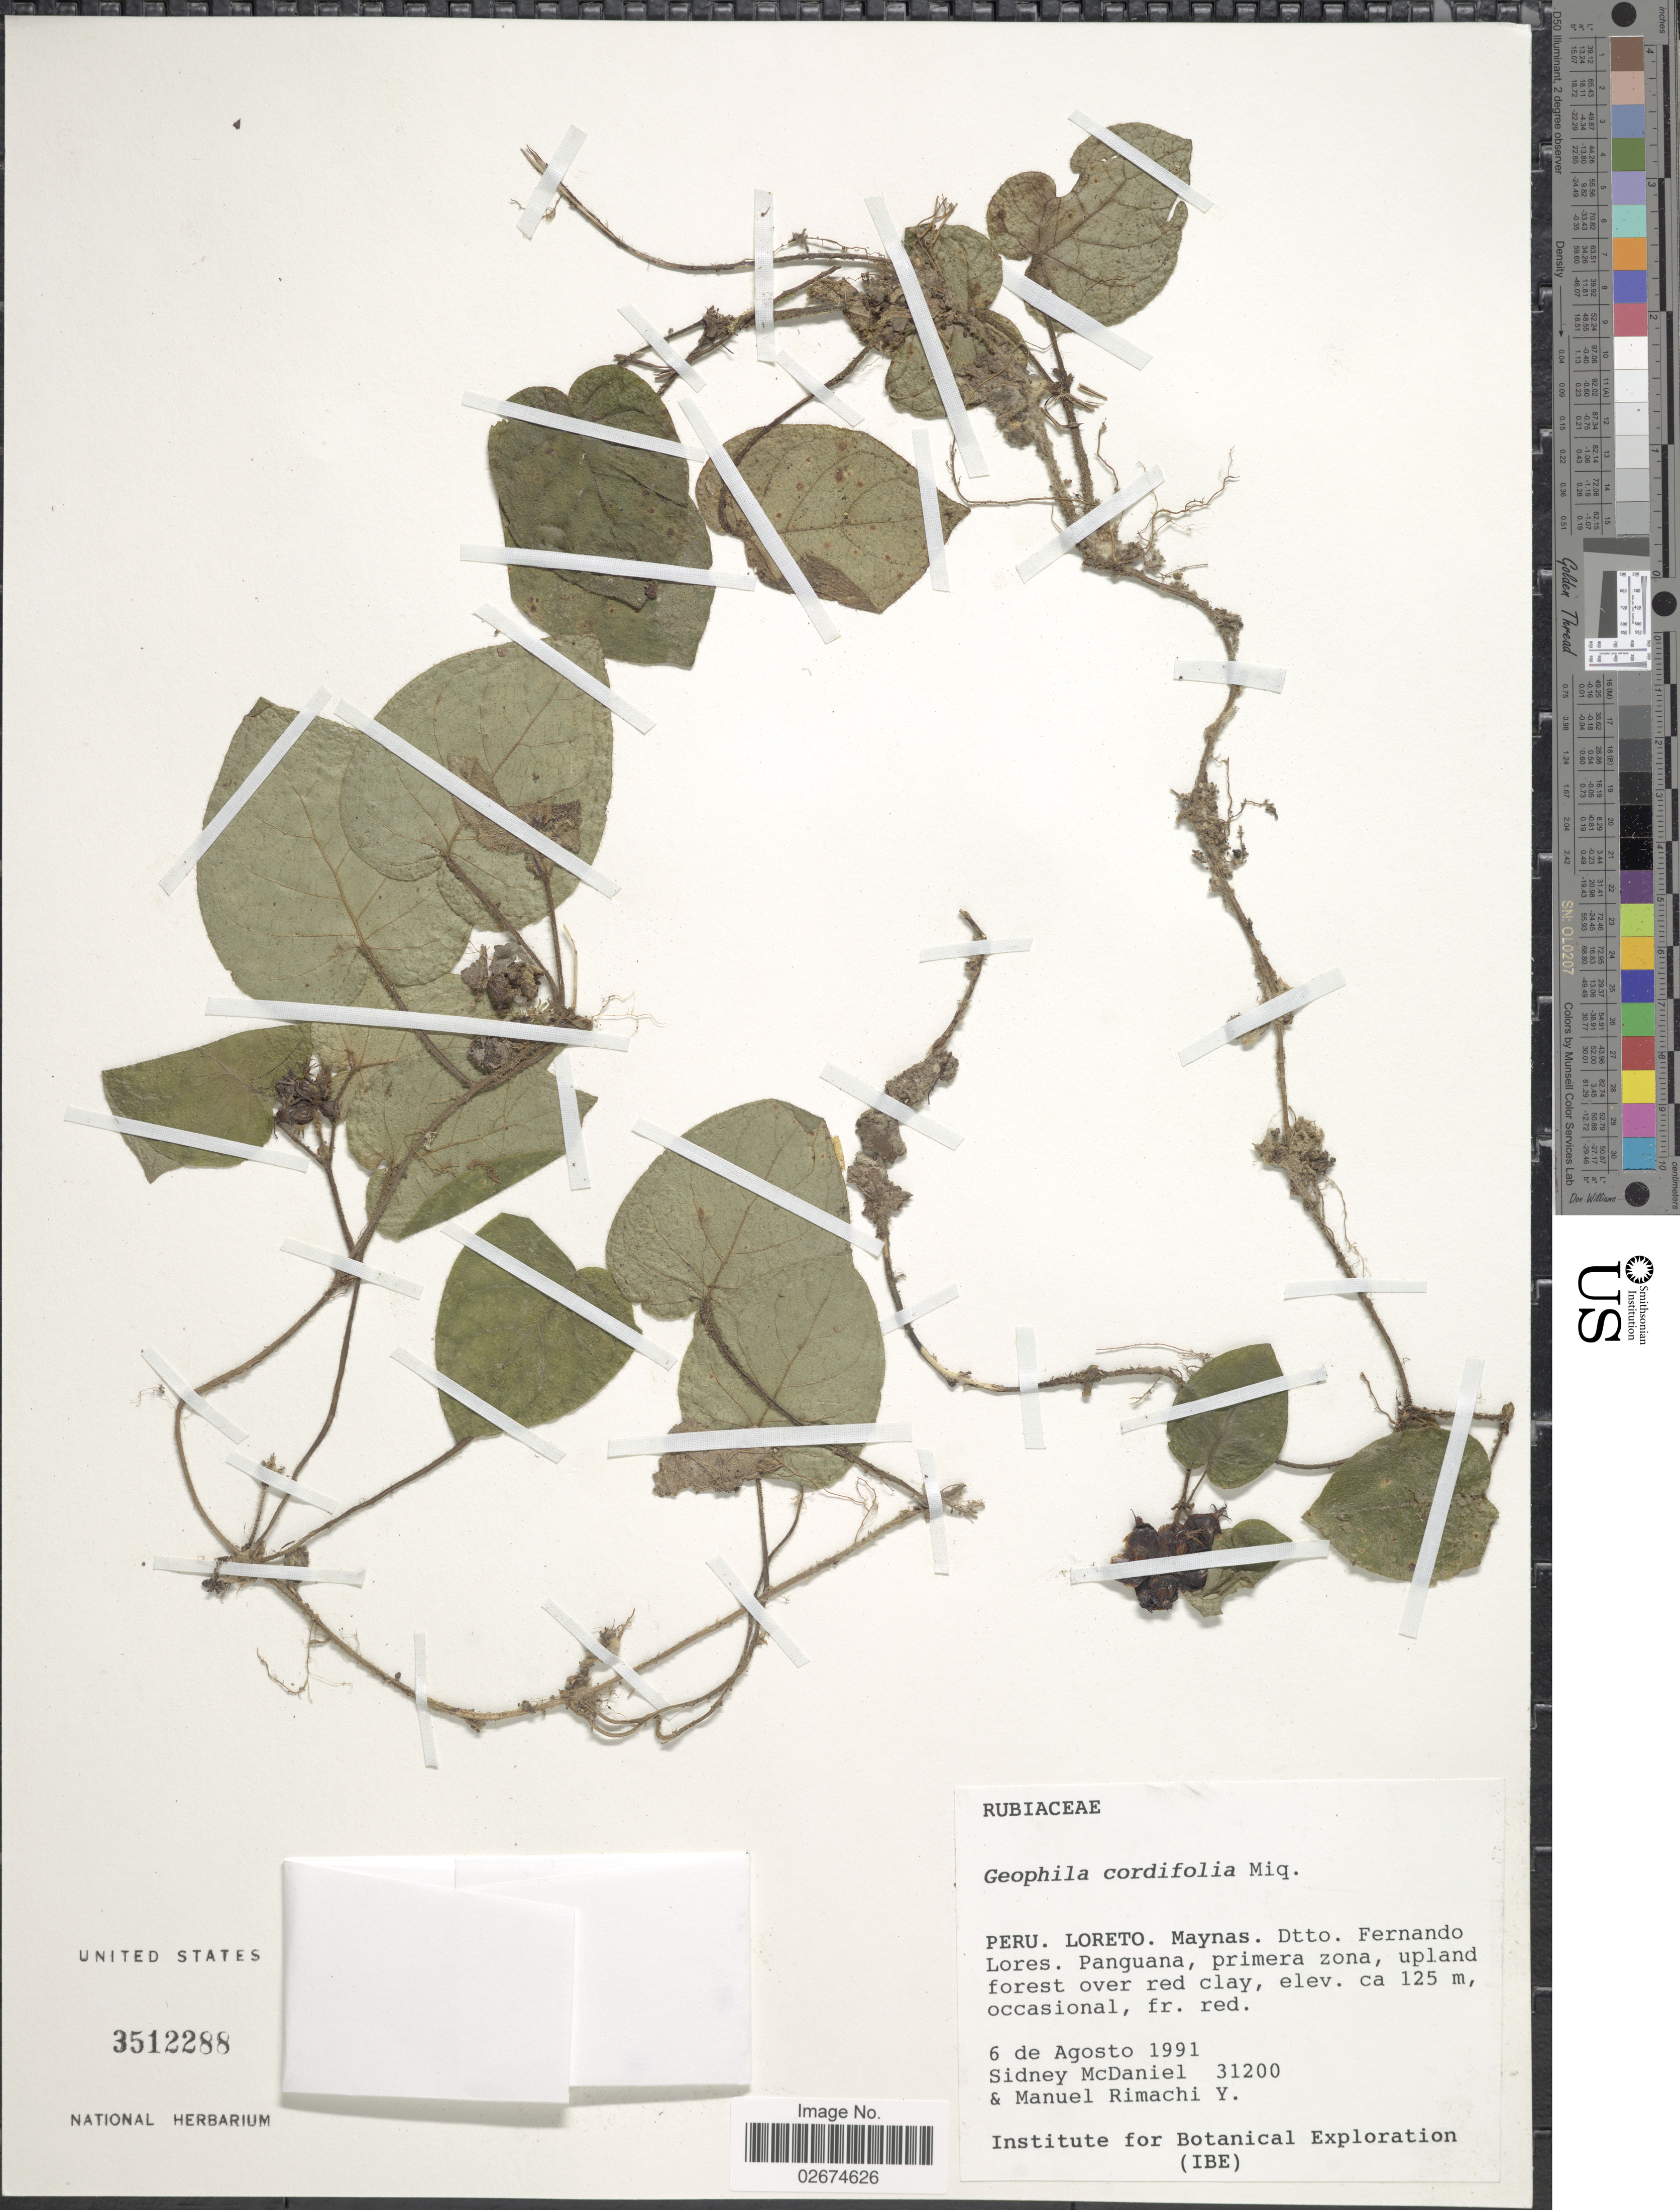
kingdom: Plantae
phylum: Tracheophyta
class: Magnoliopsida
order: Gentianales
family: Rubiaceae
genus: Geophila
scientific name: Geophila cordifolia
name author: Miq.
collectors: S. McDaniel & M. Rimachi Y.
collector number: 31200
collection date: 1991-08-06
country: Peru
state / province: Loreto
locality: Peru, Loreto, Maynas, Dtto. Fernando Lores, Panguana, primera zona, upland forest over red clay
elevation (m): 125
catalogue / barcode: US 3512288